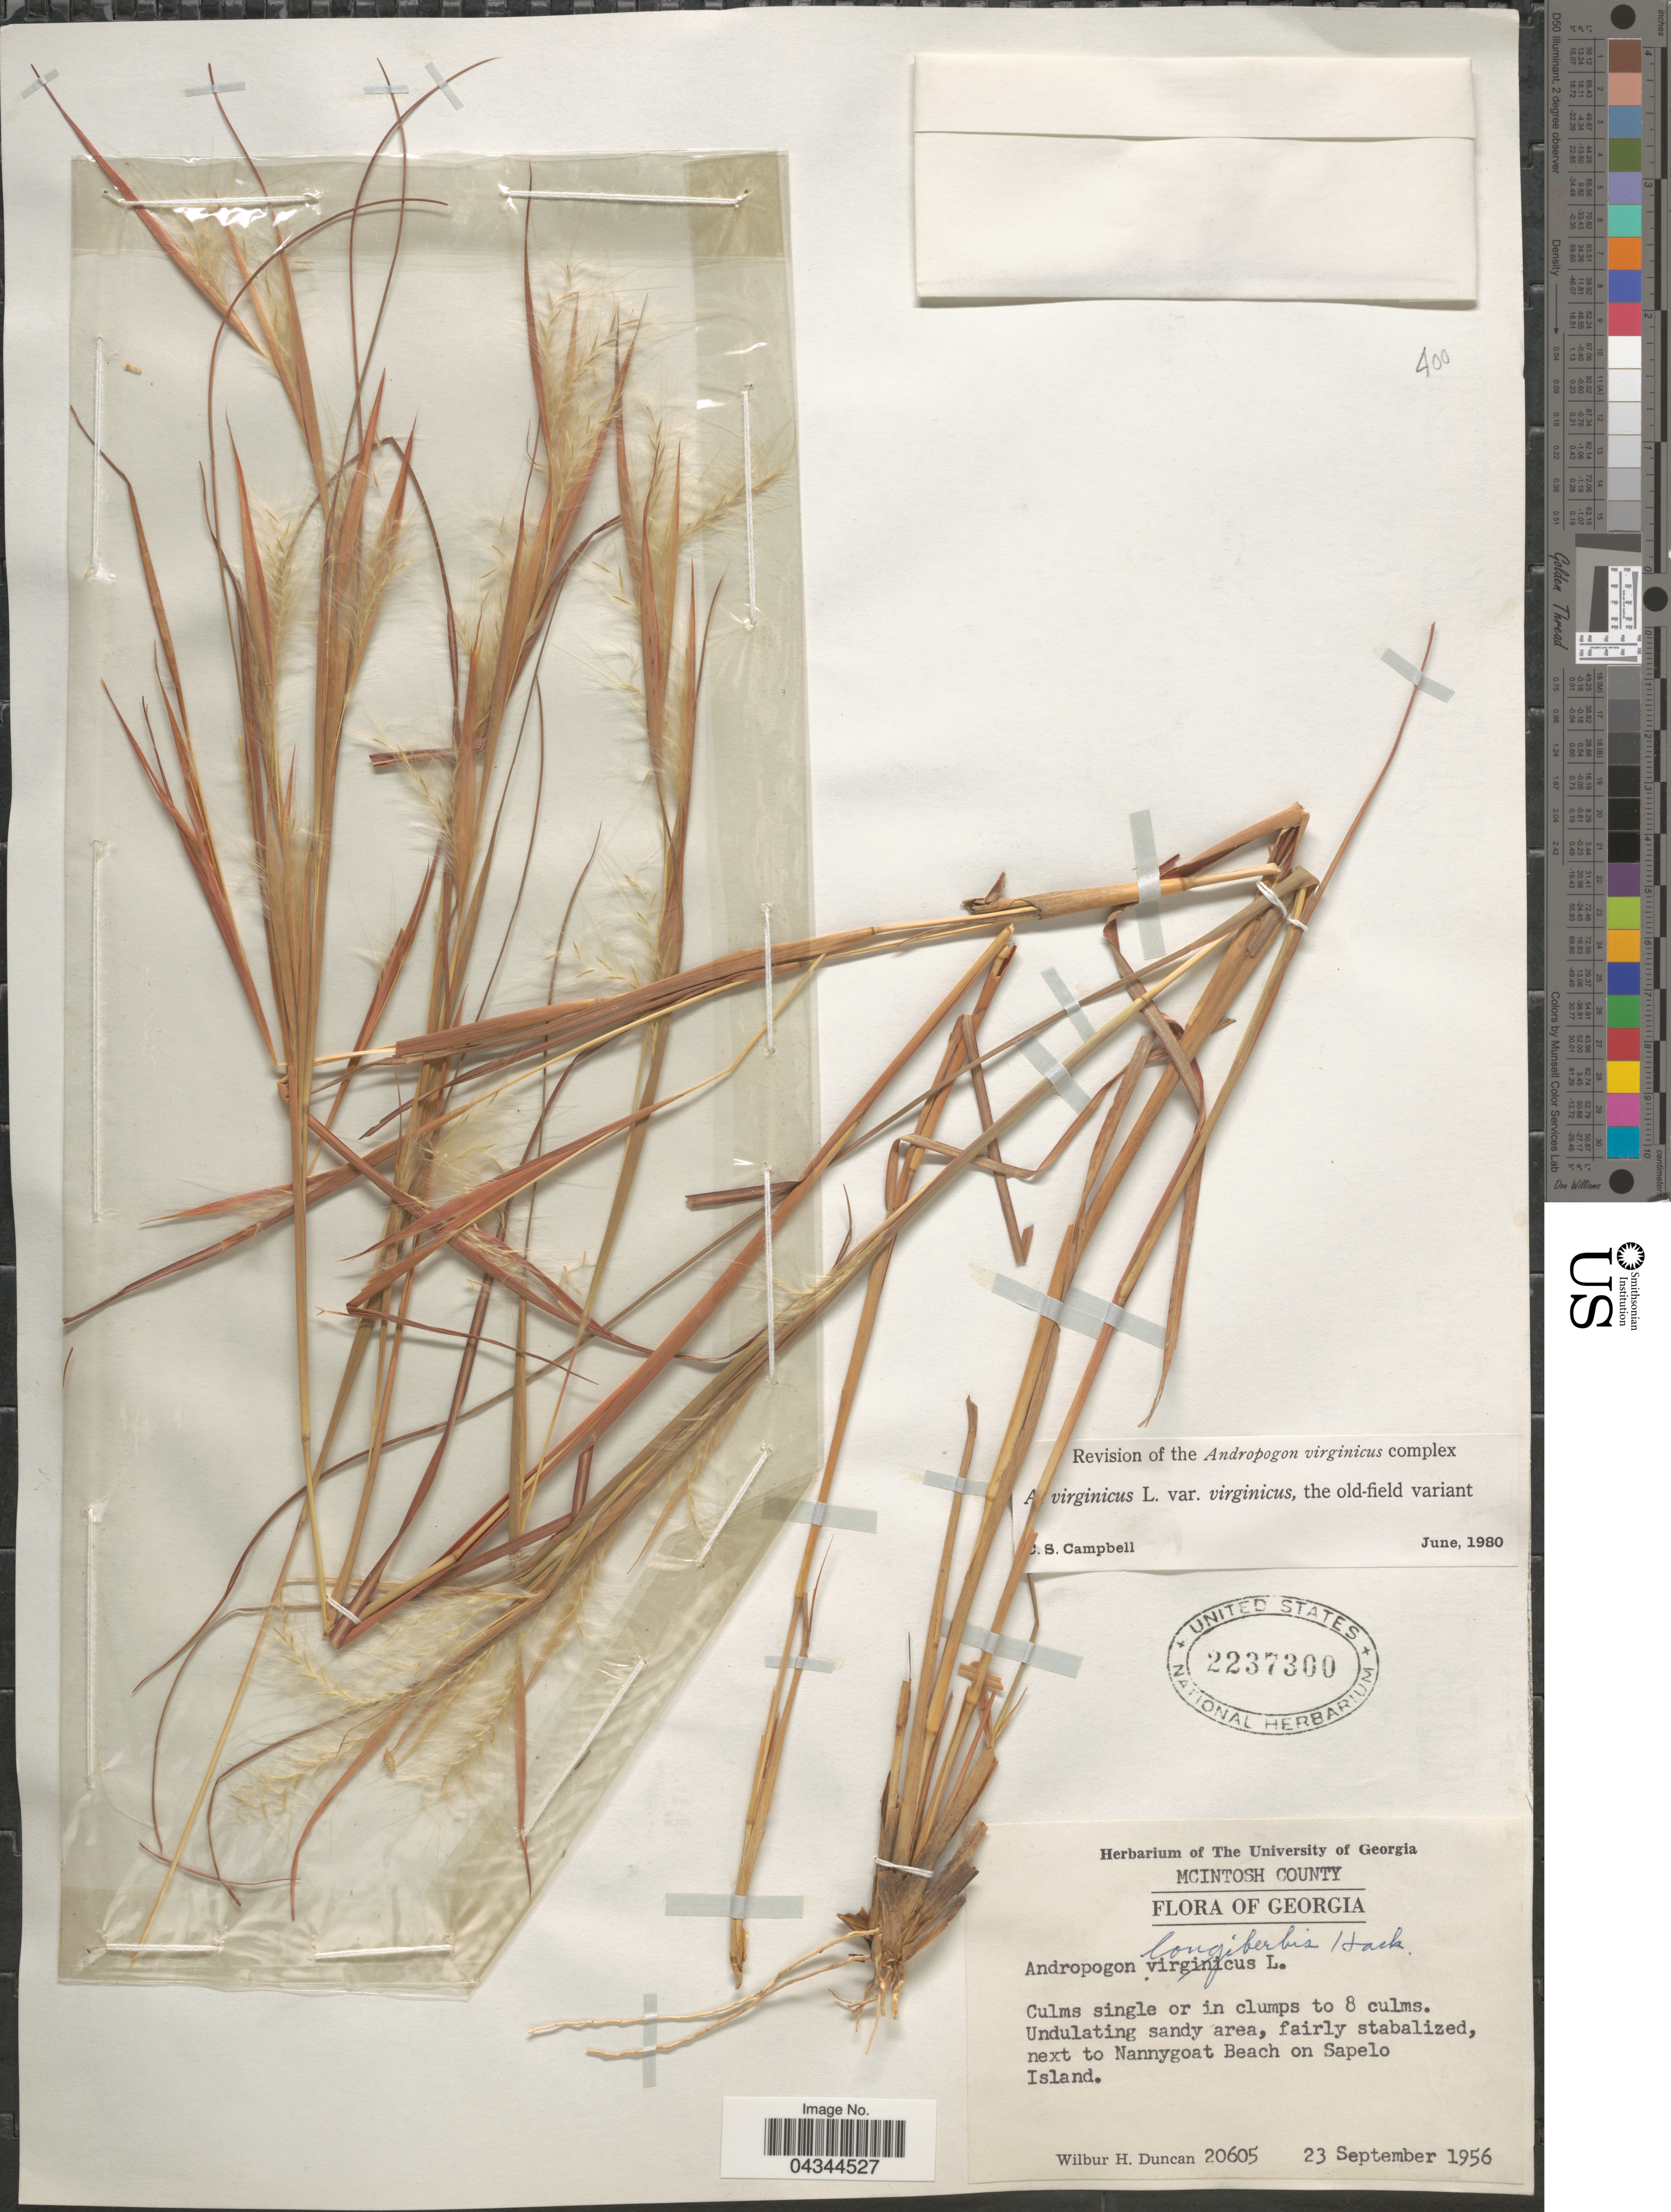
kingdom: Plantae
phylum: Tracheophyta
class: Liliopsida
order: Poales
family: Poaceae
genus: Andropogon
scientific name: Andropogon virginicus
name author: L.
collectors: W. H. Duncan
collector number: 20605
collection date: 1956-09-23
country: United States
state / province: Georgia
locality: Mcintosh County. Next to Nannygoat Beach on Sapelo Island.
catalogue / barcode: US 2237300